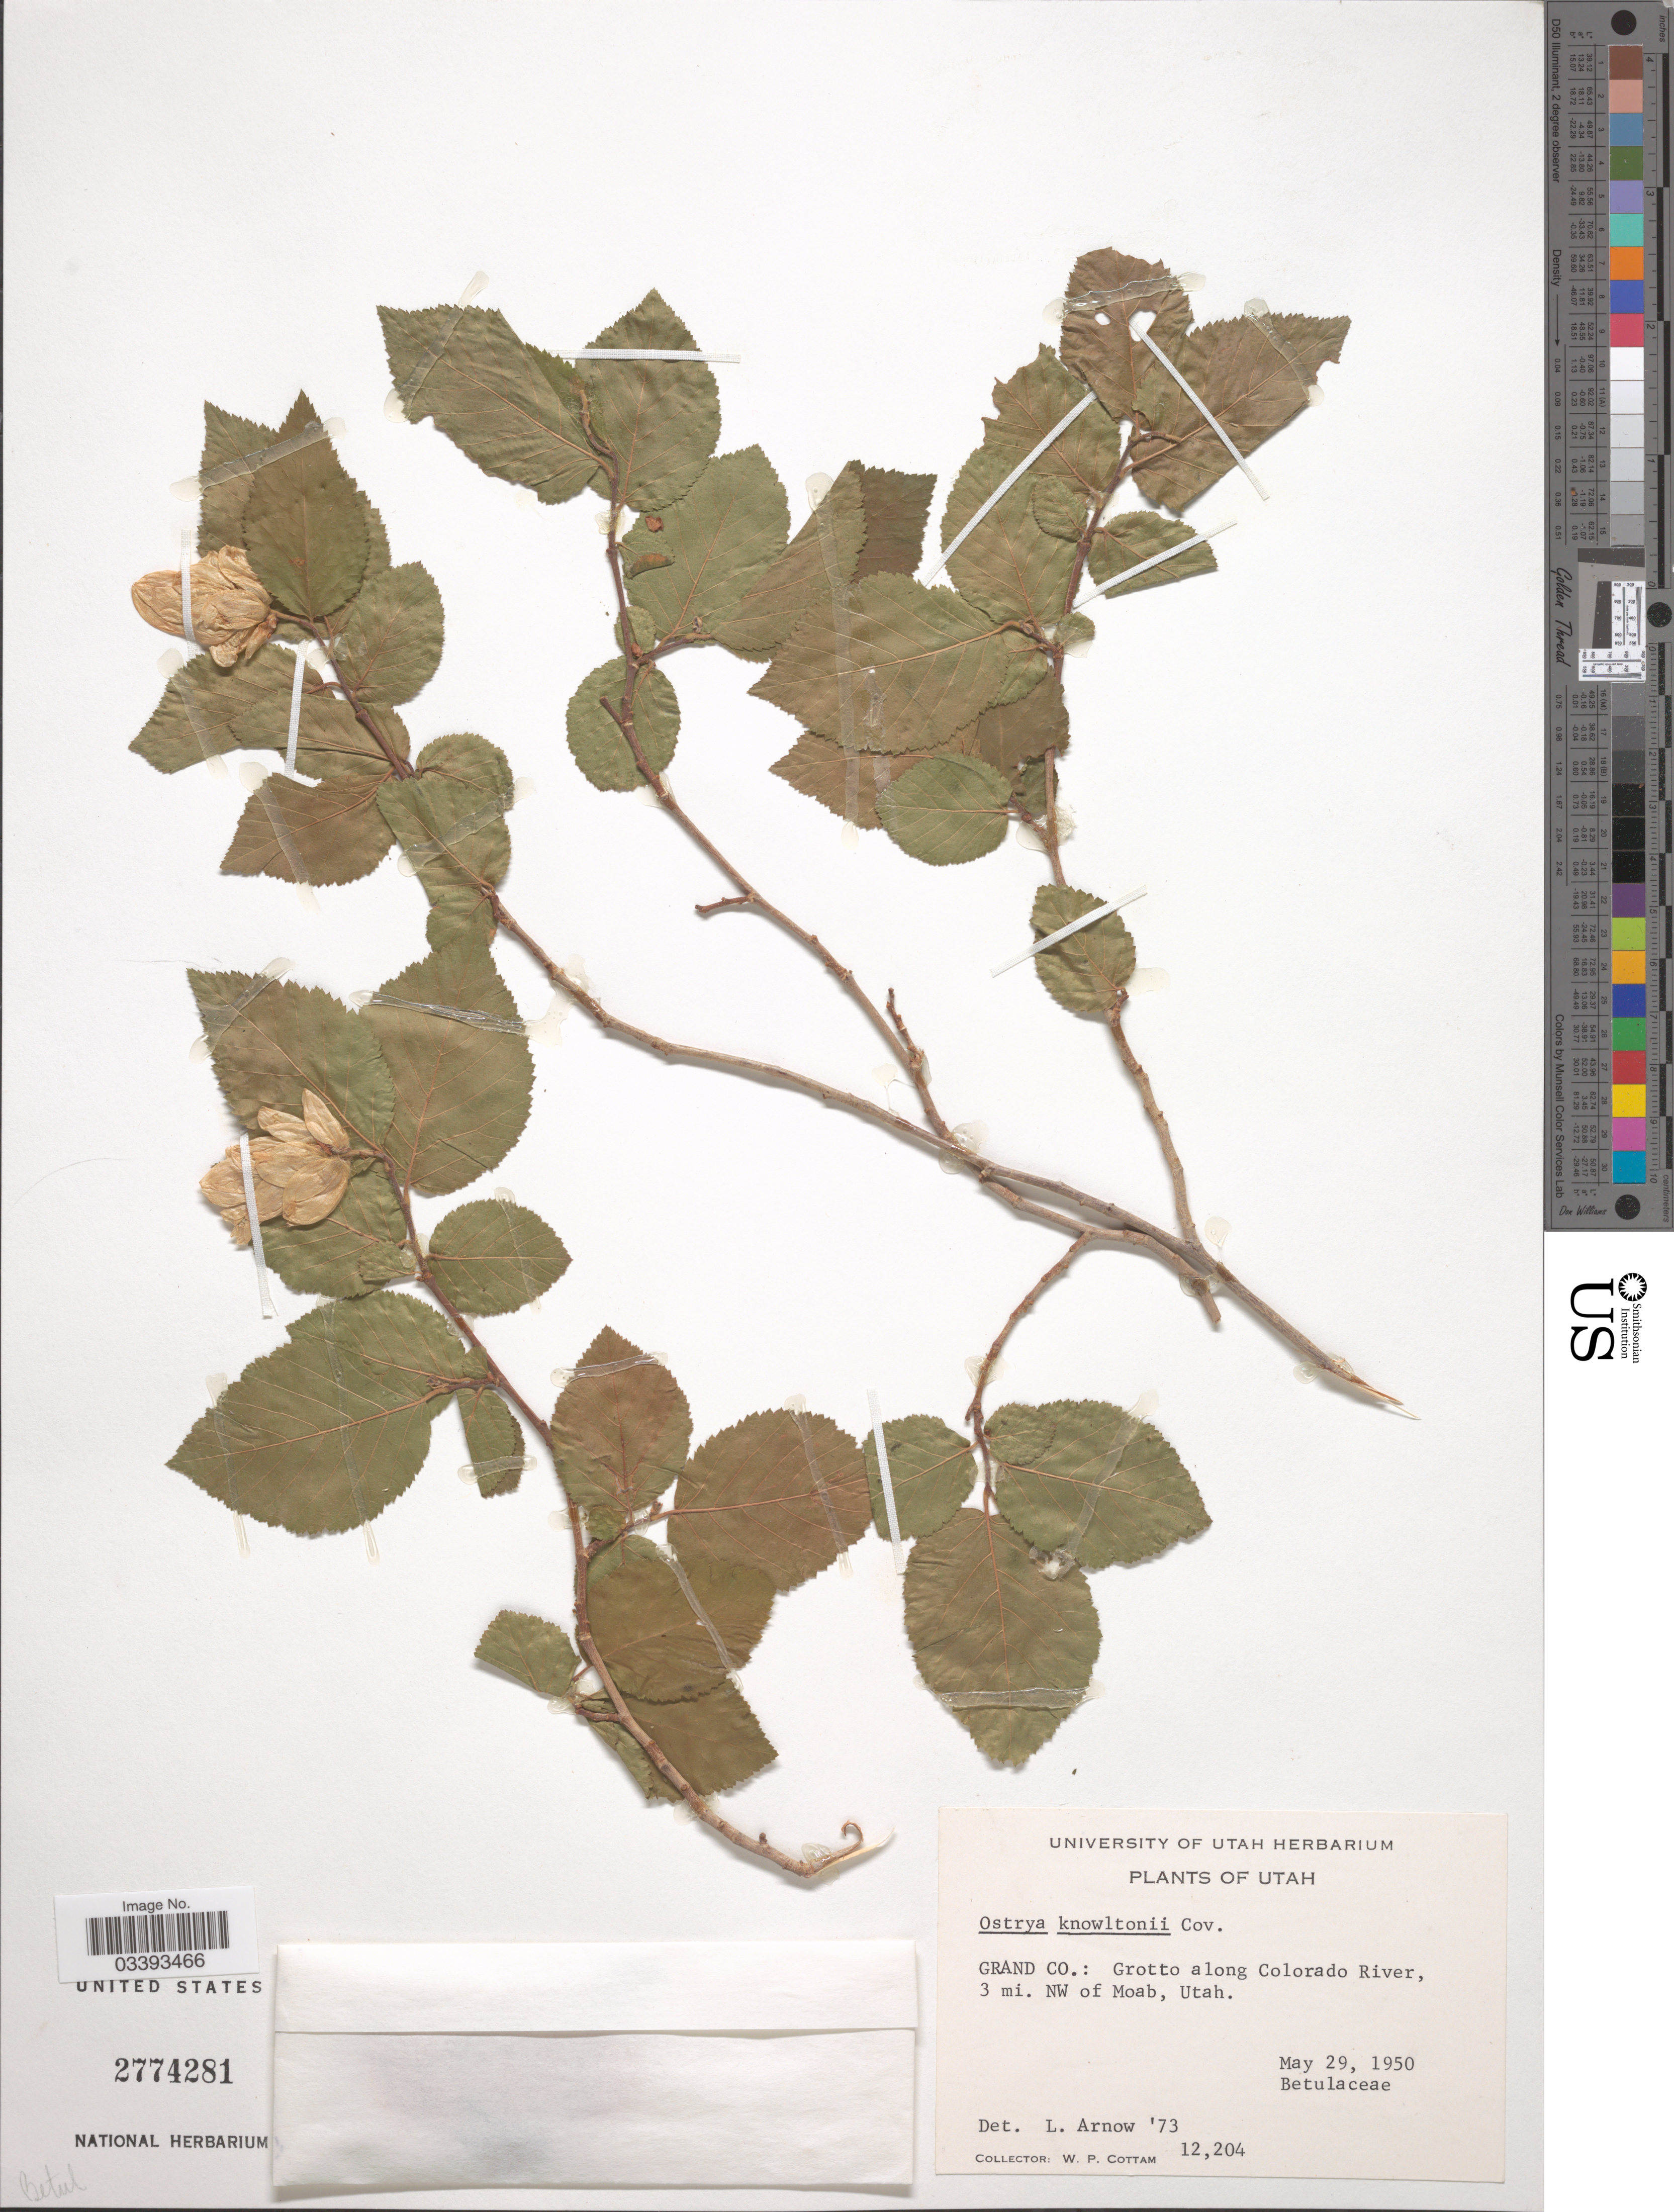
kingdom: Plantae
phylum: Tracheophyta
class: Magnoliopsida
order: Fagales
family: Betulaceae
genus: Ostrya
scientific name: Ostrya knowltoni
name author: Coville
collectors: W. Cottam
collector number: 12204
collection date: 1950-05-29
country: United States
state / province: Utah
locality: Grand Co.: Grotto along Colorado River, 3 mi. NW of Moab.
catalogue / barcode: US 2774281